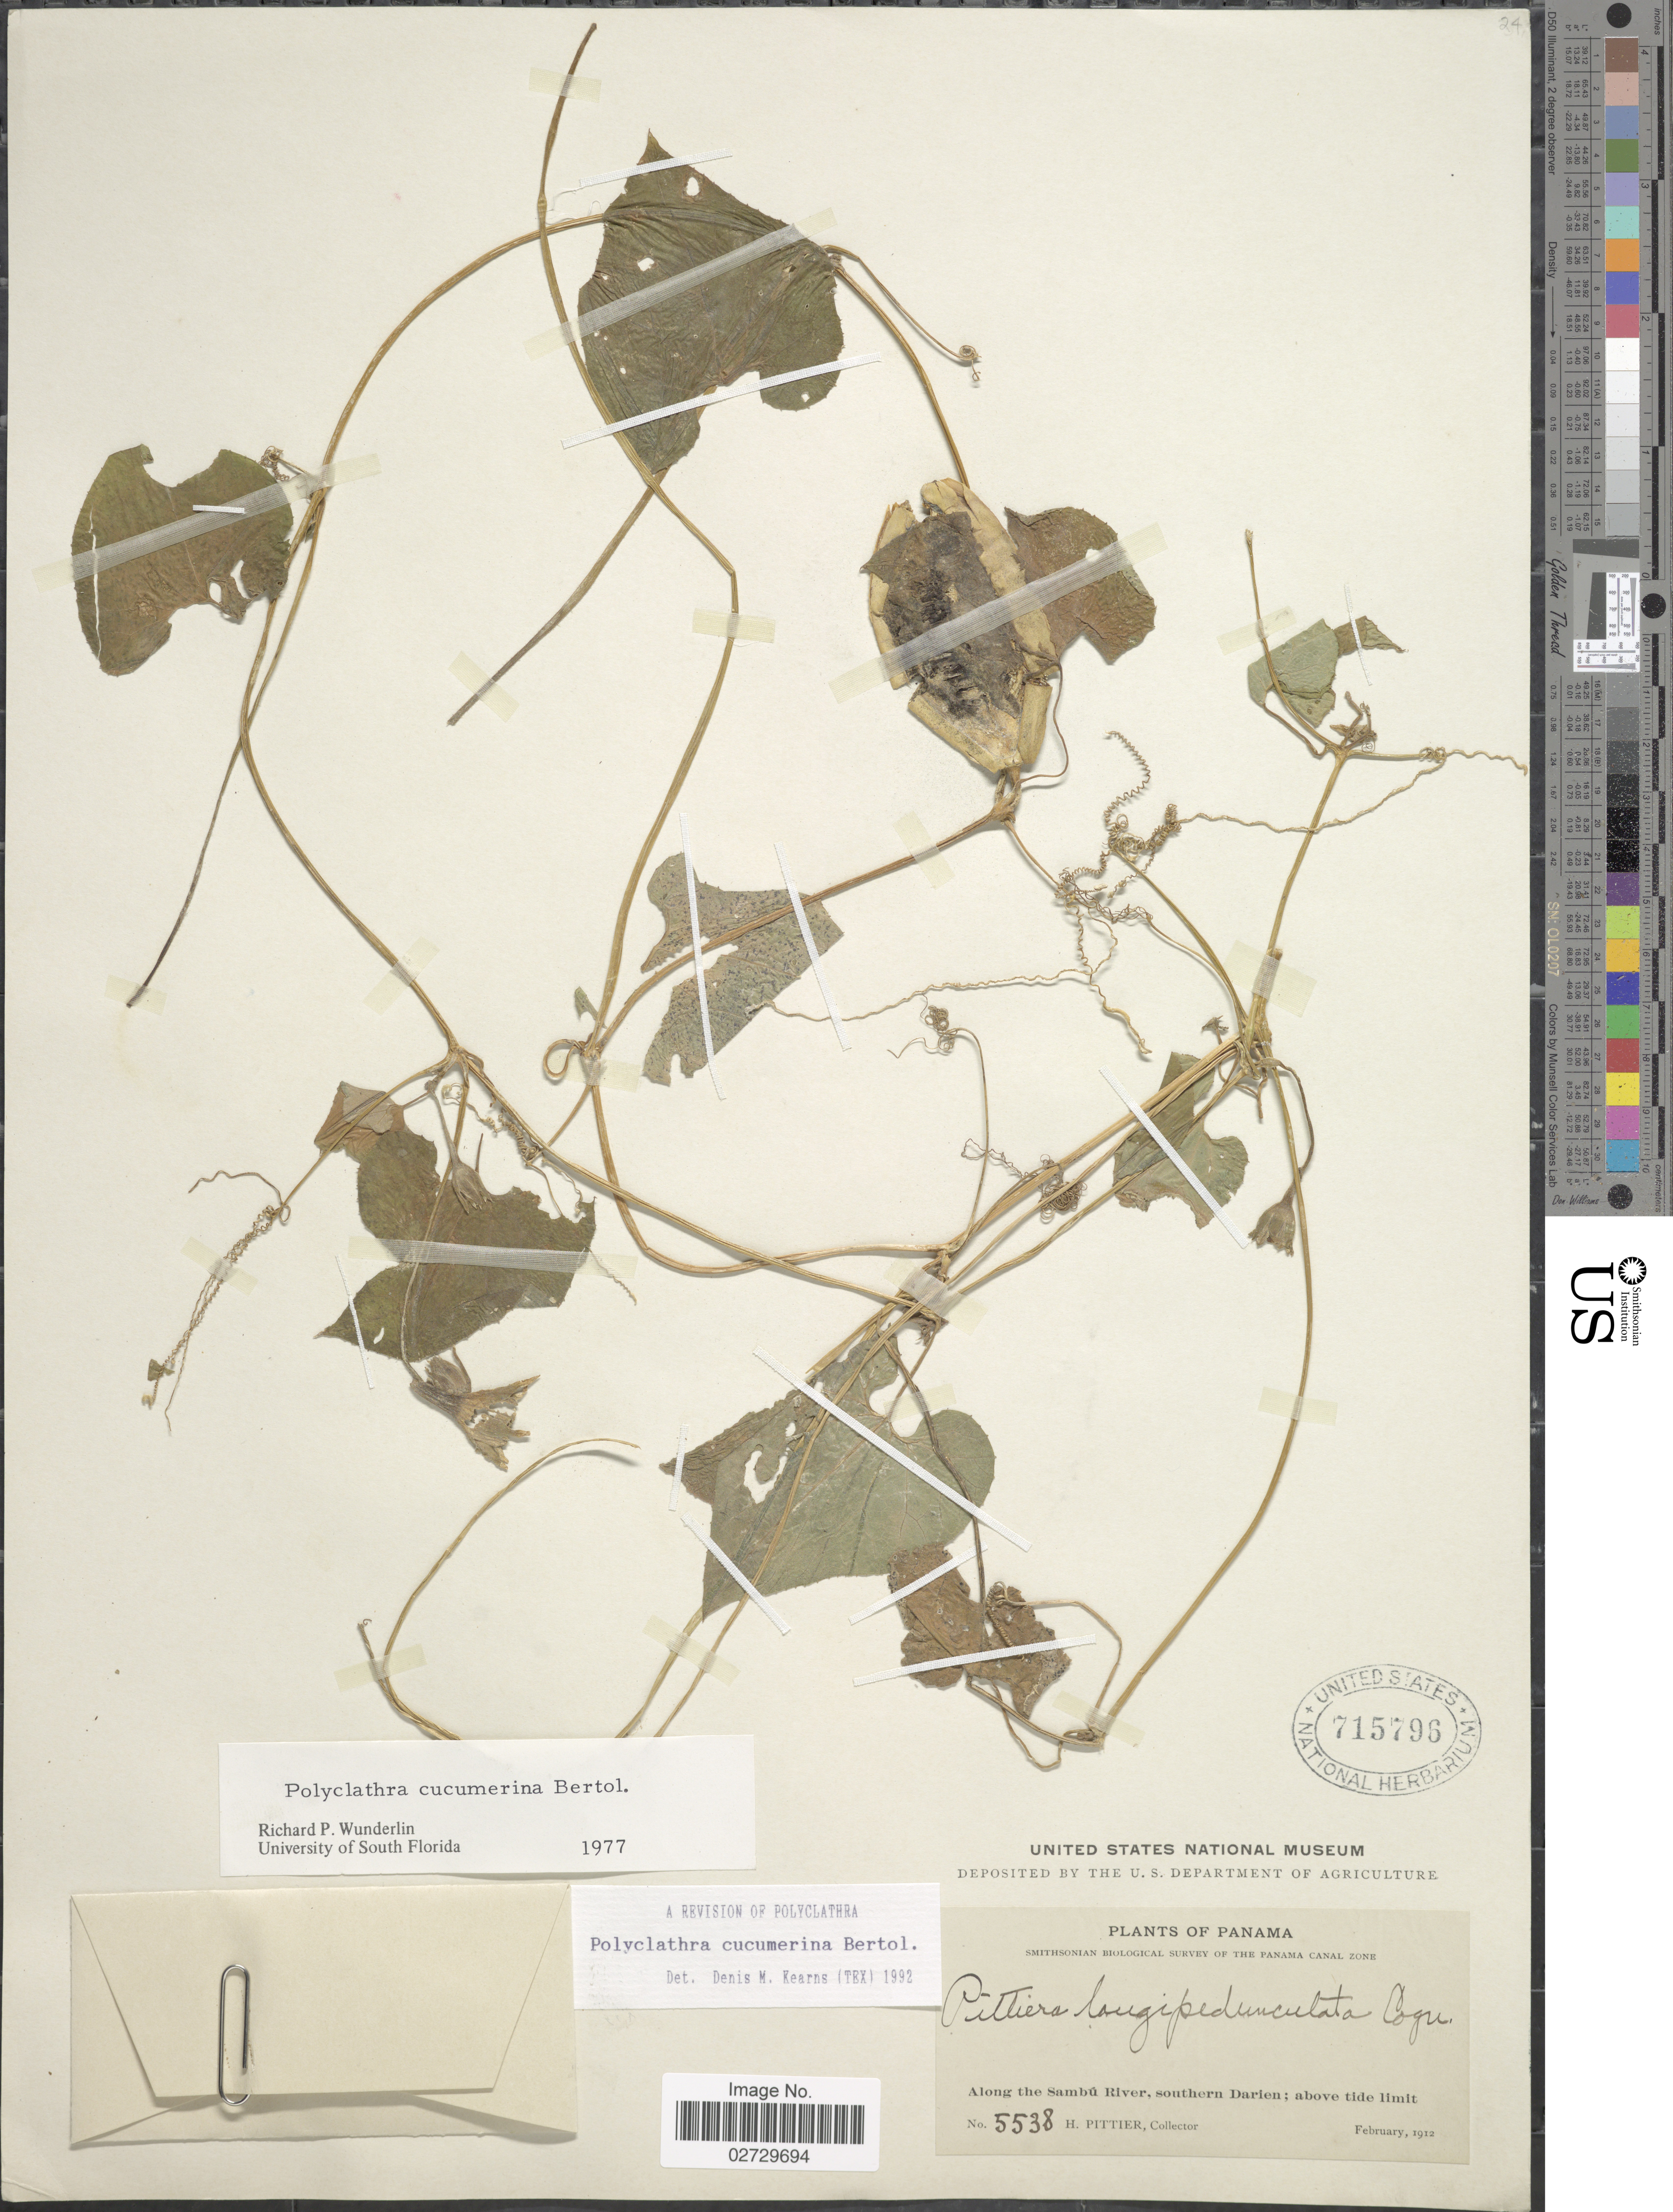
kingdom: Plantae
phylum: Tracheophyta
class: Magnoliopsida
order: Cucurbitales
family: Cucurbitaceae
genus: Polyclathra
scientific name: Polyclathra cucumerina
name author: Bertol.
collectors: H. F. Pittier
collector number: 5538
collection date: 1912-02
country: Panama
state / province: Darién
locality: Along the Sambu River, southern Darien; above tide limit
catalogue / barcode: US 715796